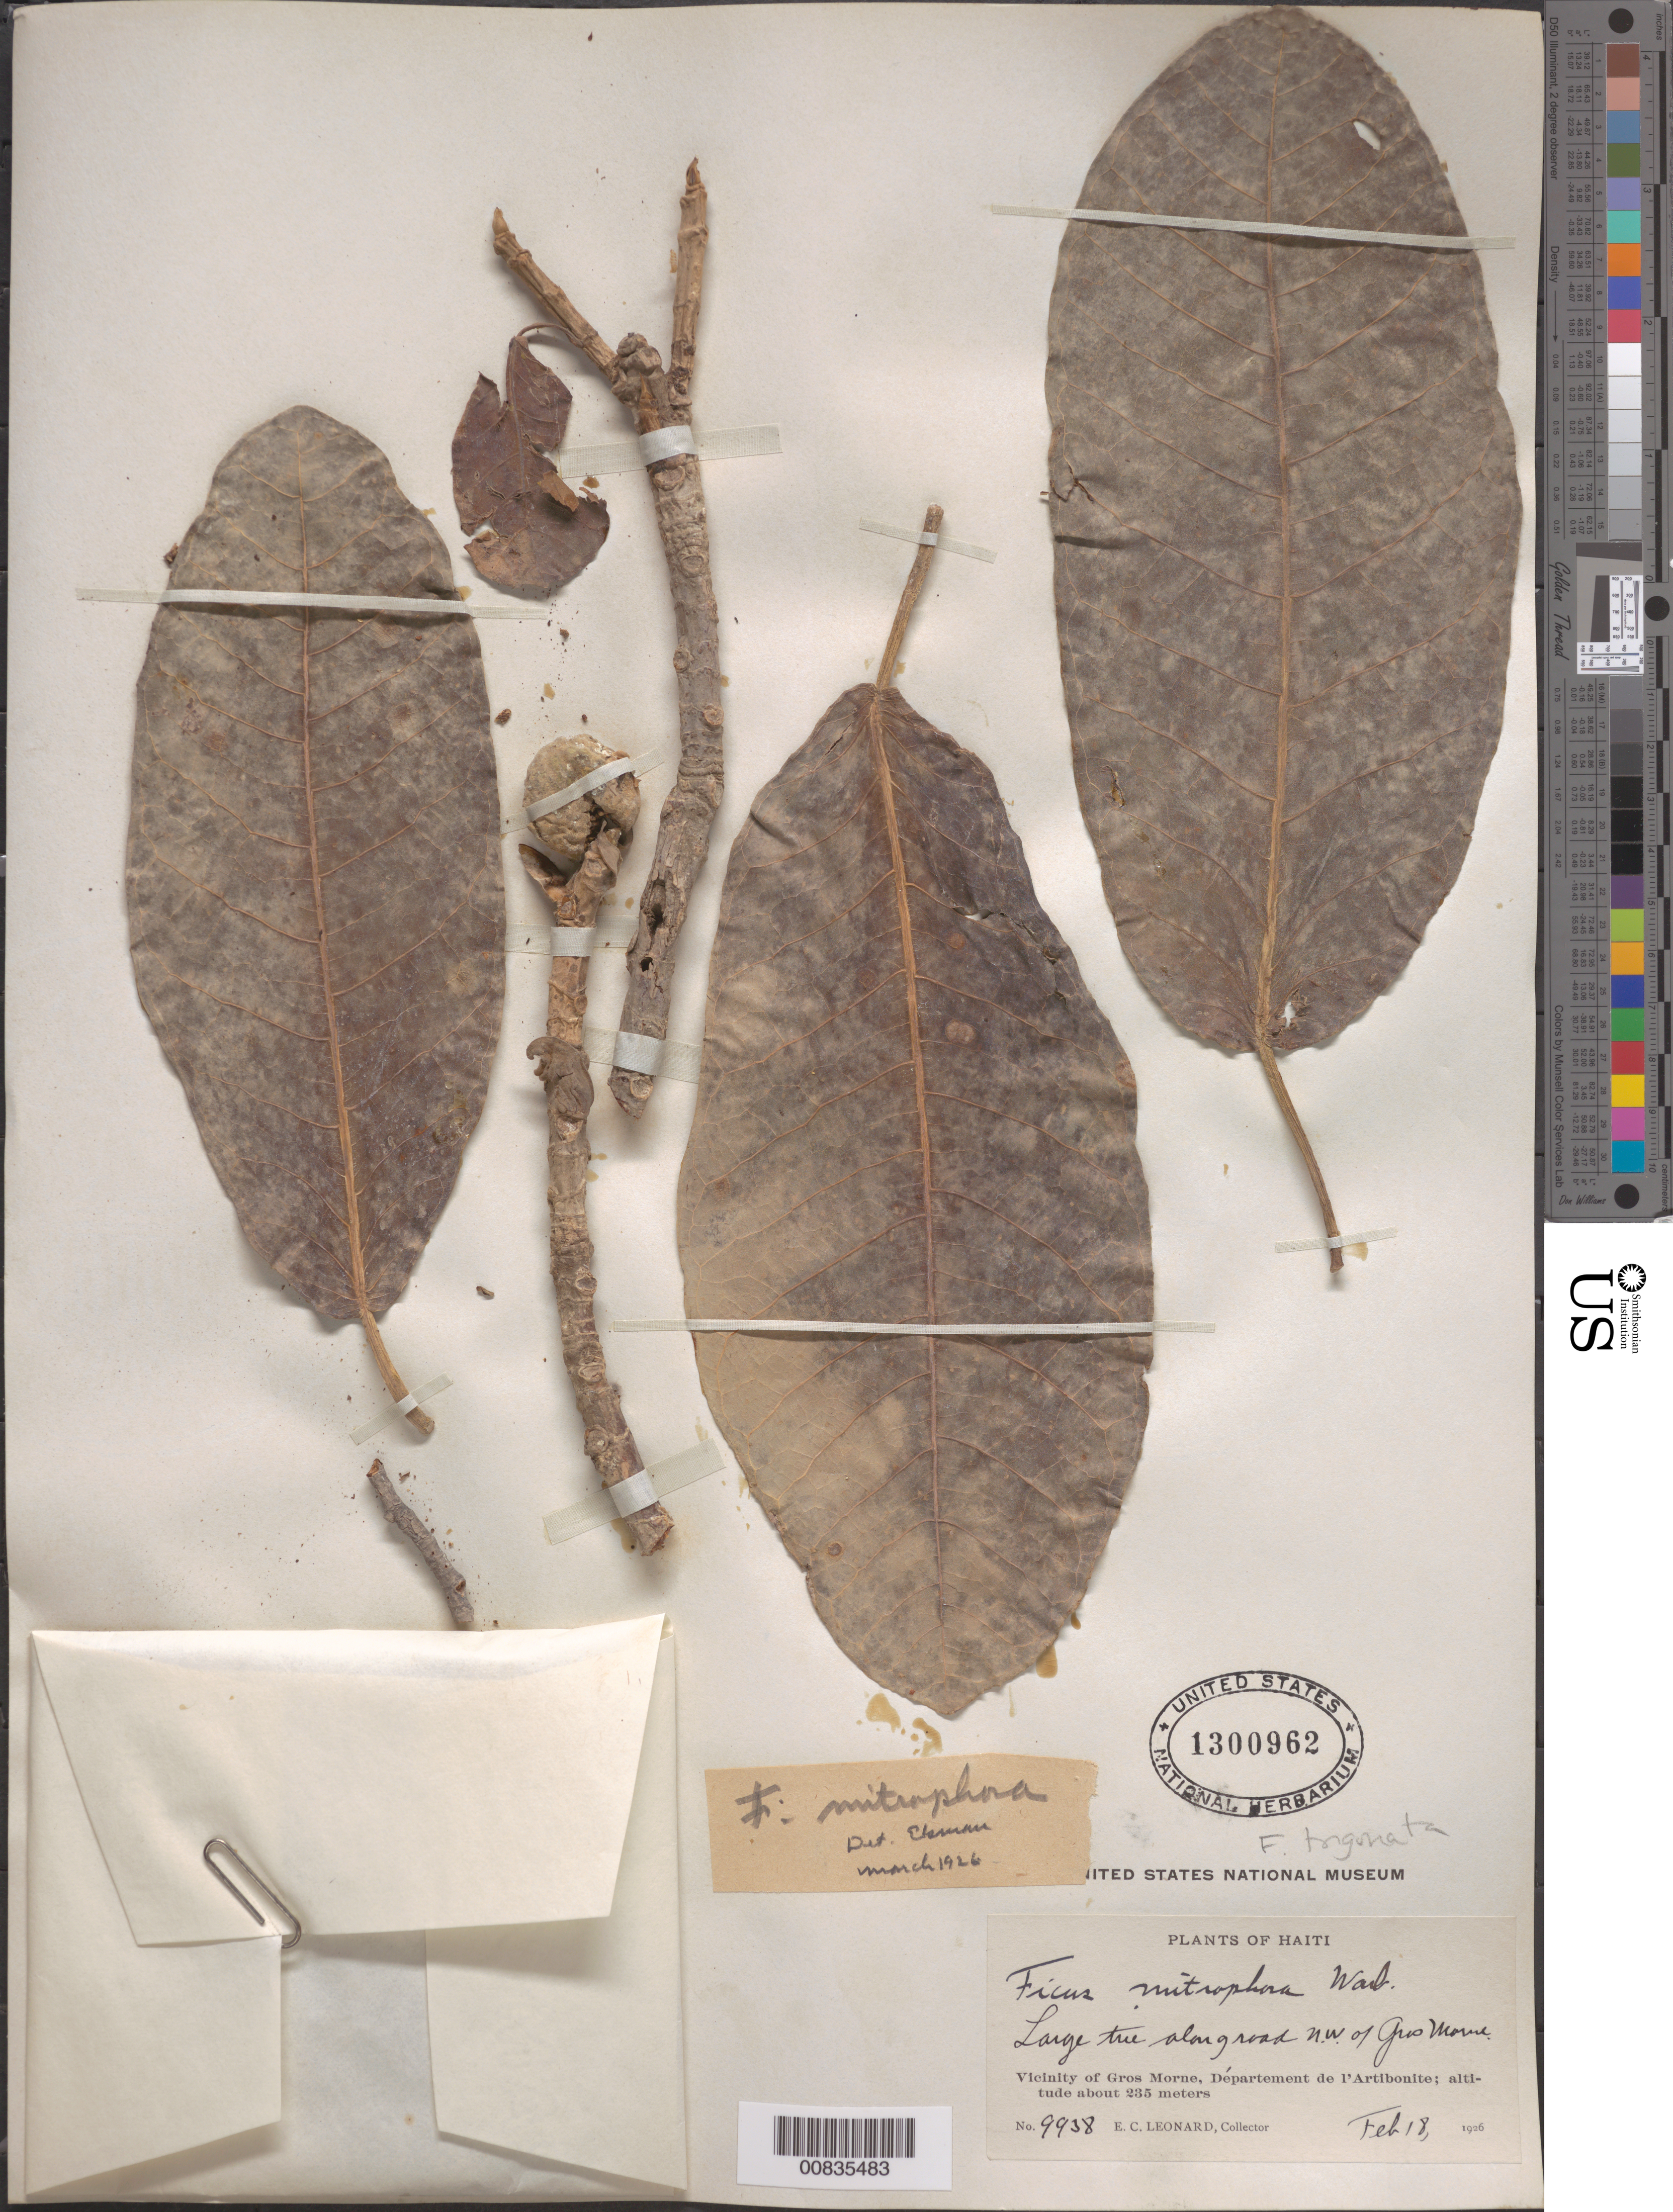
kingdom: Plantae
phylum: Tracheophyta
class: Magnoliopsida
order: Rosales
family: Moraceae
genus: Ficus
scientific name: Ficus trigonata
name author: L.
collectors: E. C. Leonard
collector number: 9938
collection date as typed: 18 Feb 1926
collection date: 1926-02-18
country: Haiti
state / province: Artibonite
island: Hispaniola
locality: Along road N.W. of Gros Morne.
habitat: Along road.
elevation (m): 235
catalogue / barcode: US 1300962